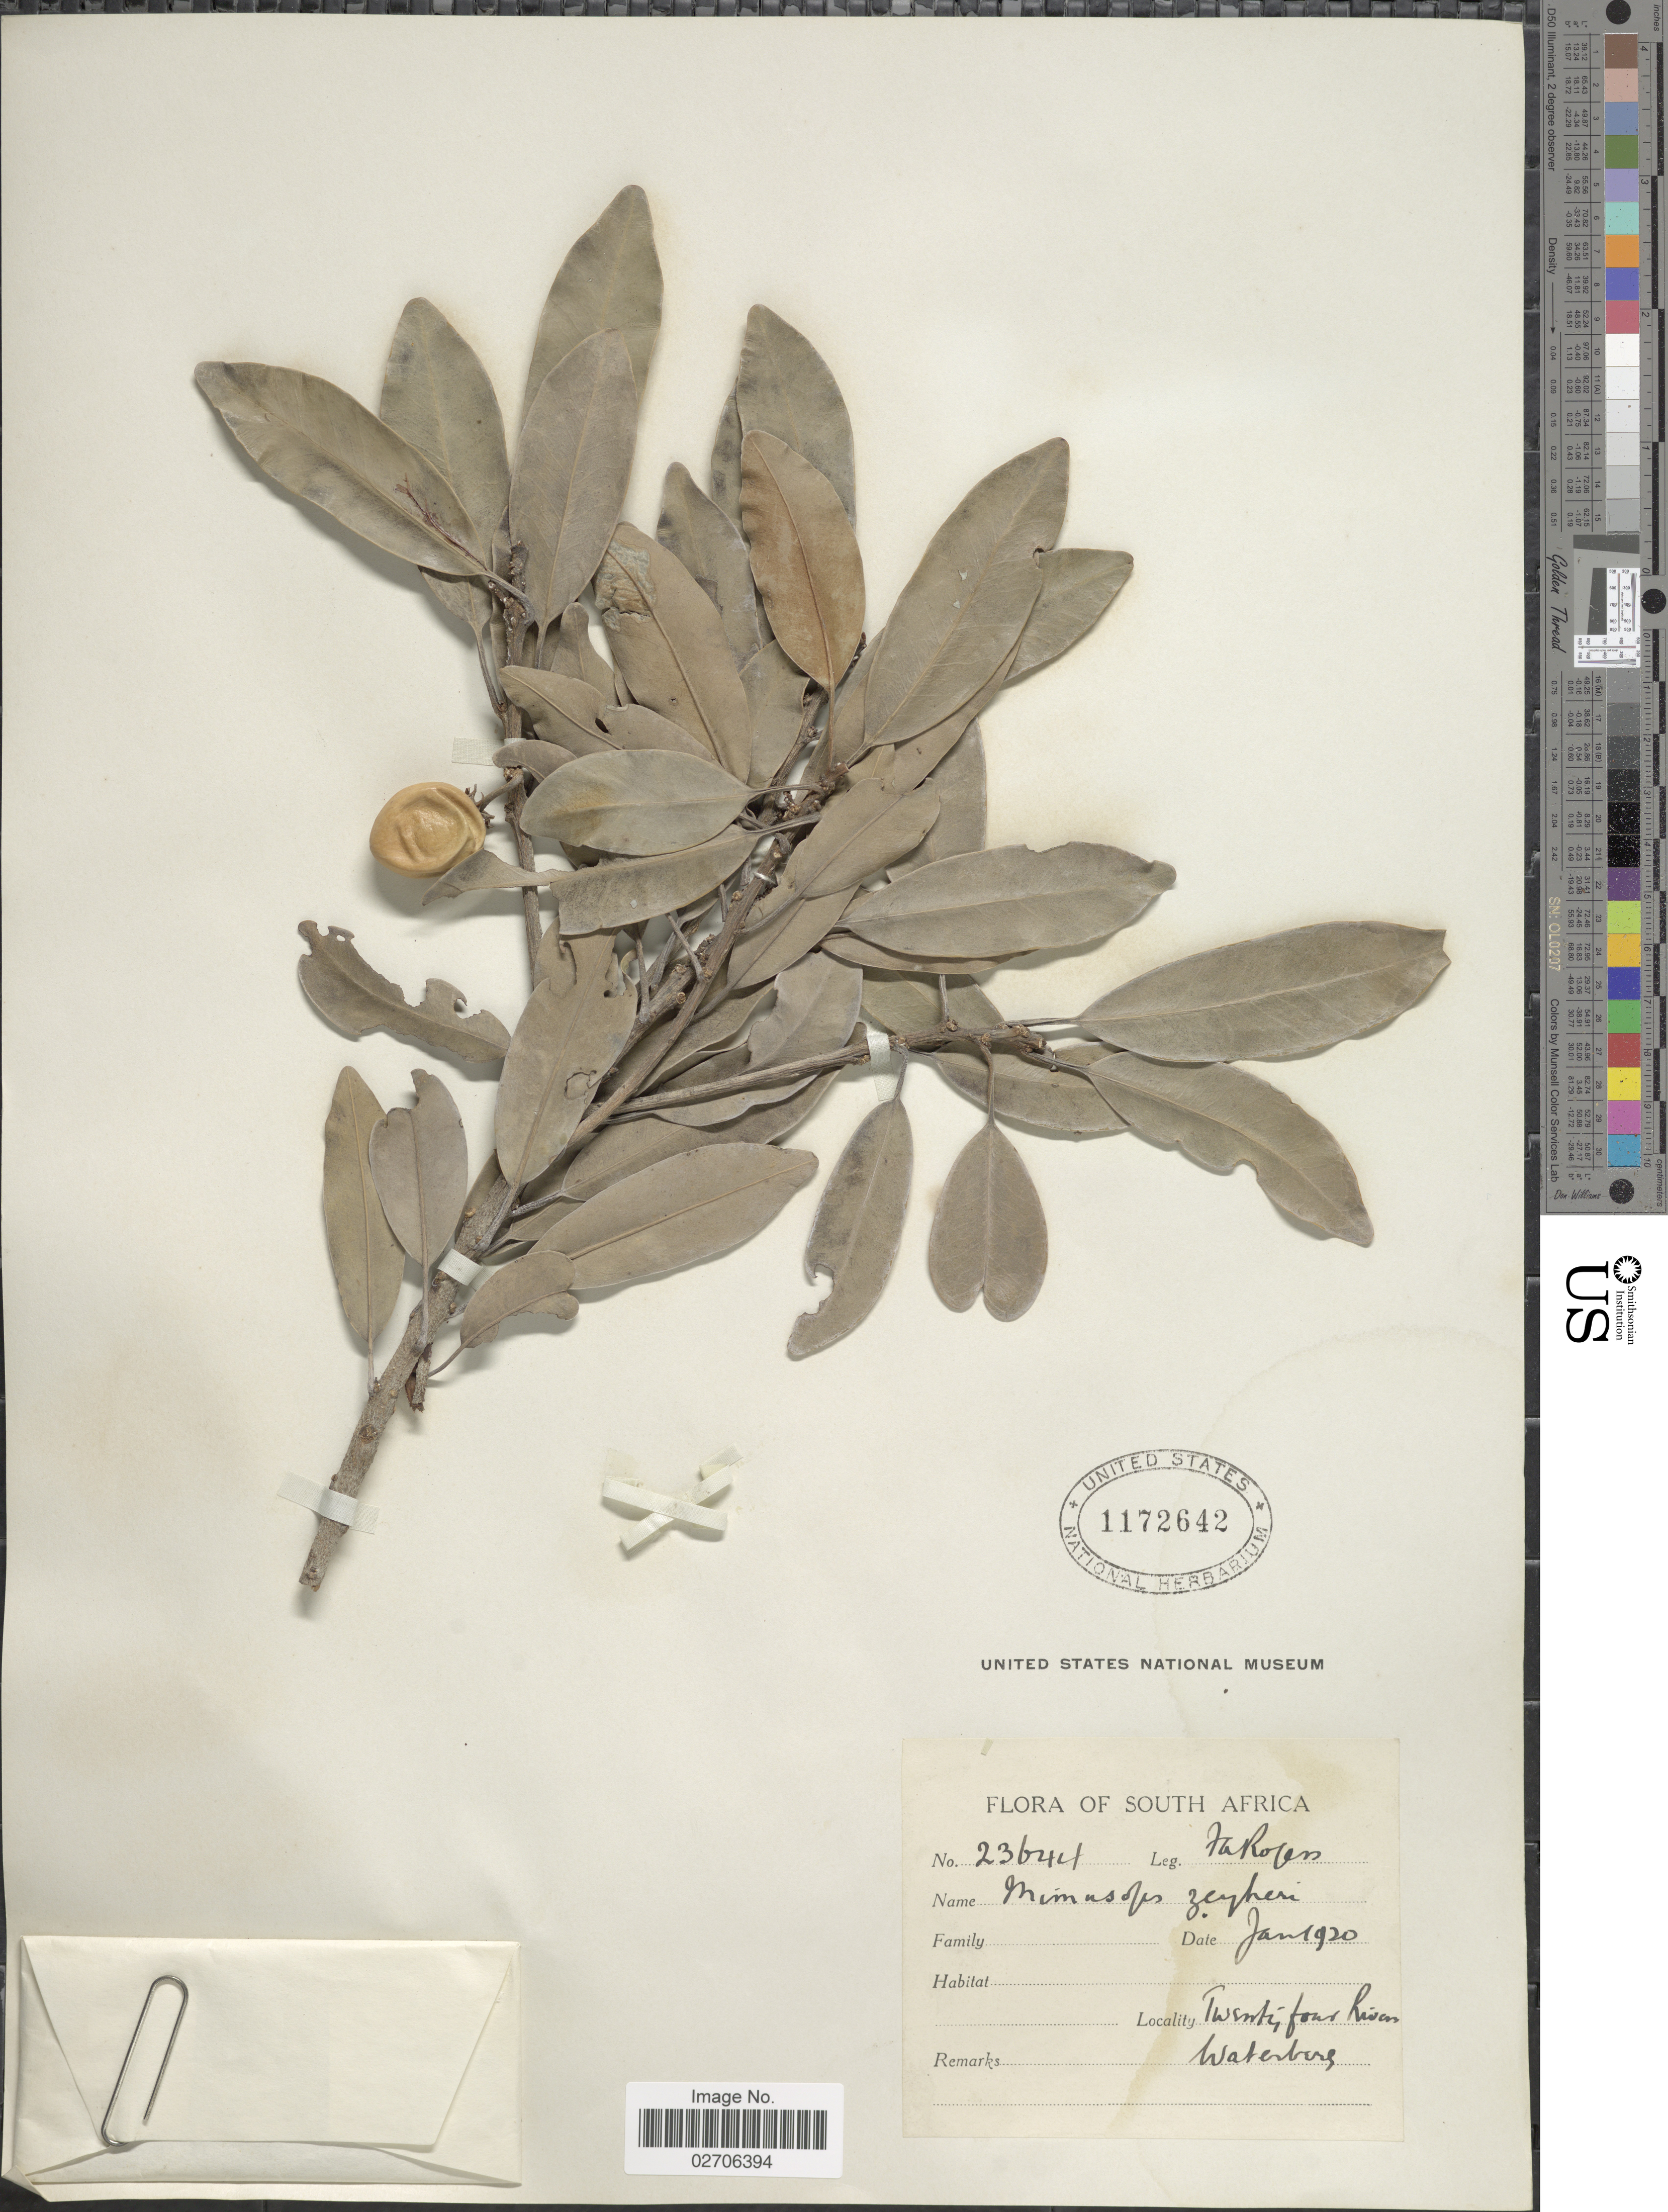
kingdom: Plantae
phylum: Tracheophyta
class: Magnoliopsida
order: Ericales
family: Sapotaceae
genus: Mimusops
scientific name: Mimusops zeyheri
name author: Sond.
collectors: F. Rogen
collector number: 23644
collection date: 1920-01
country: South Africa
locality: Twenty-four Rivers, Waterberg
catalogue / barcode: US 1172642